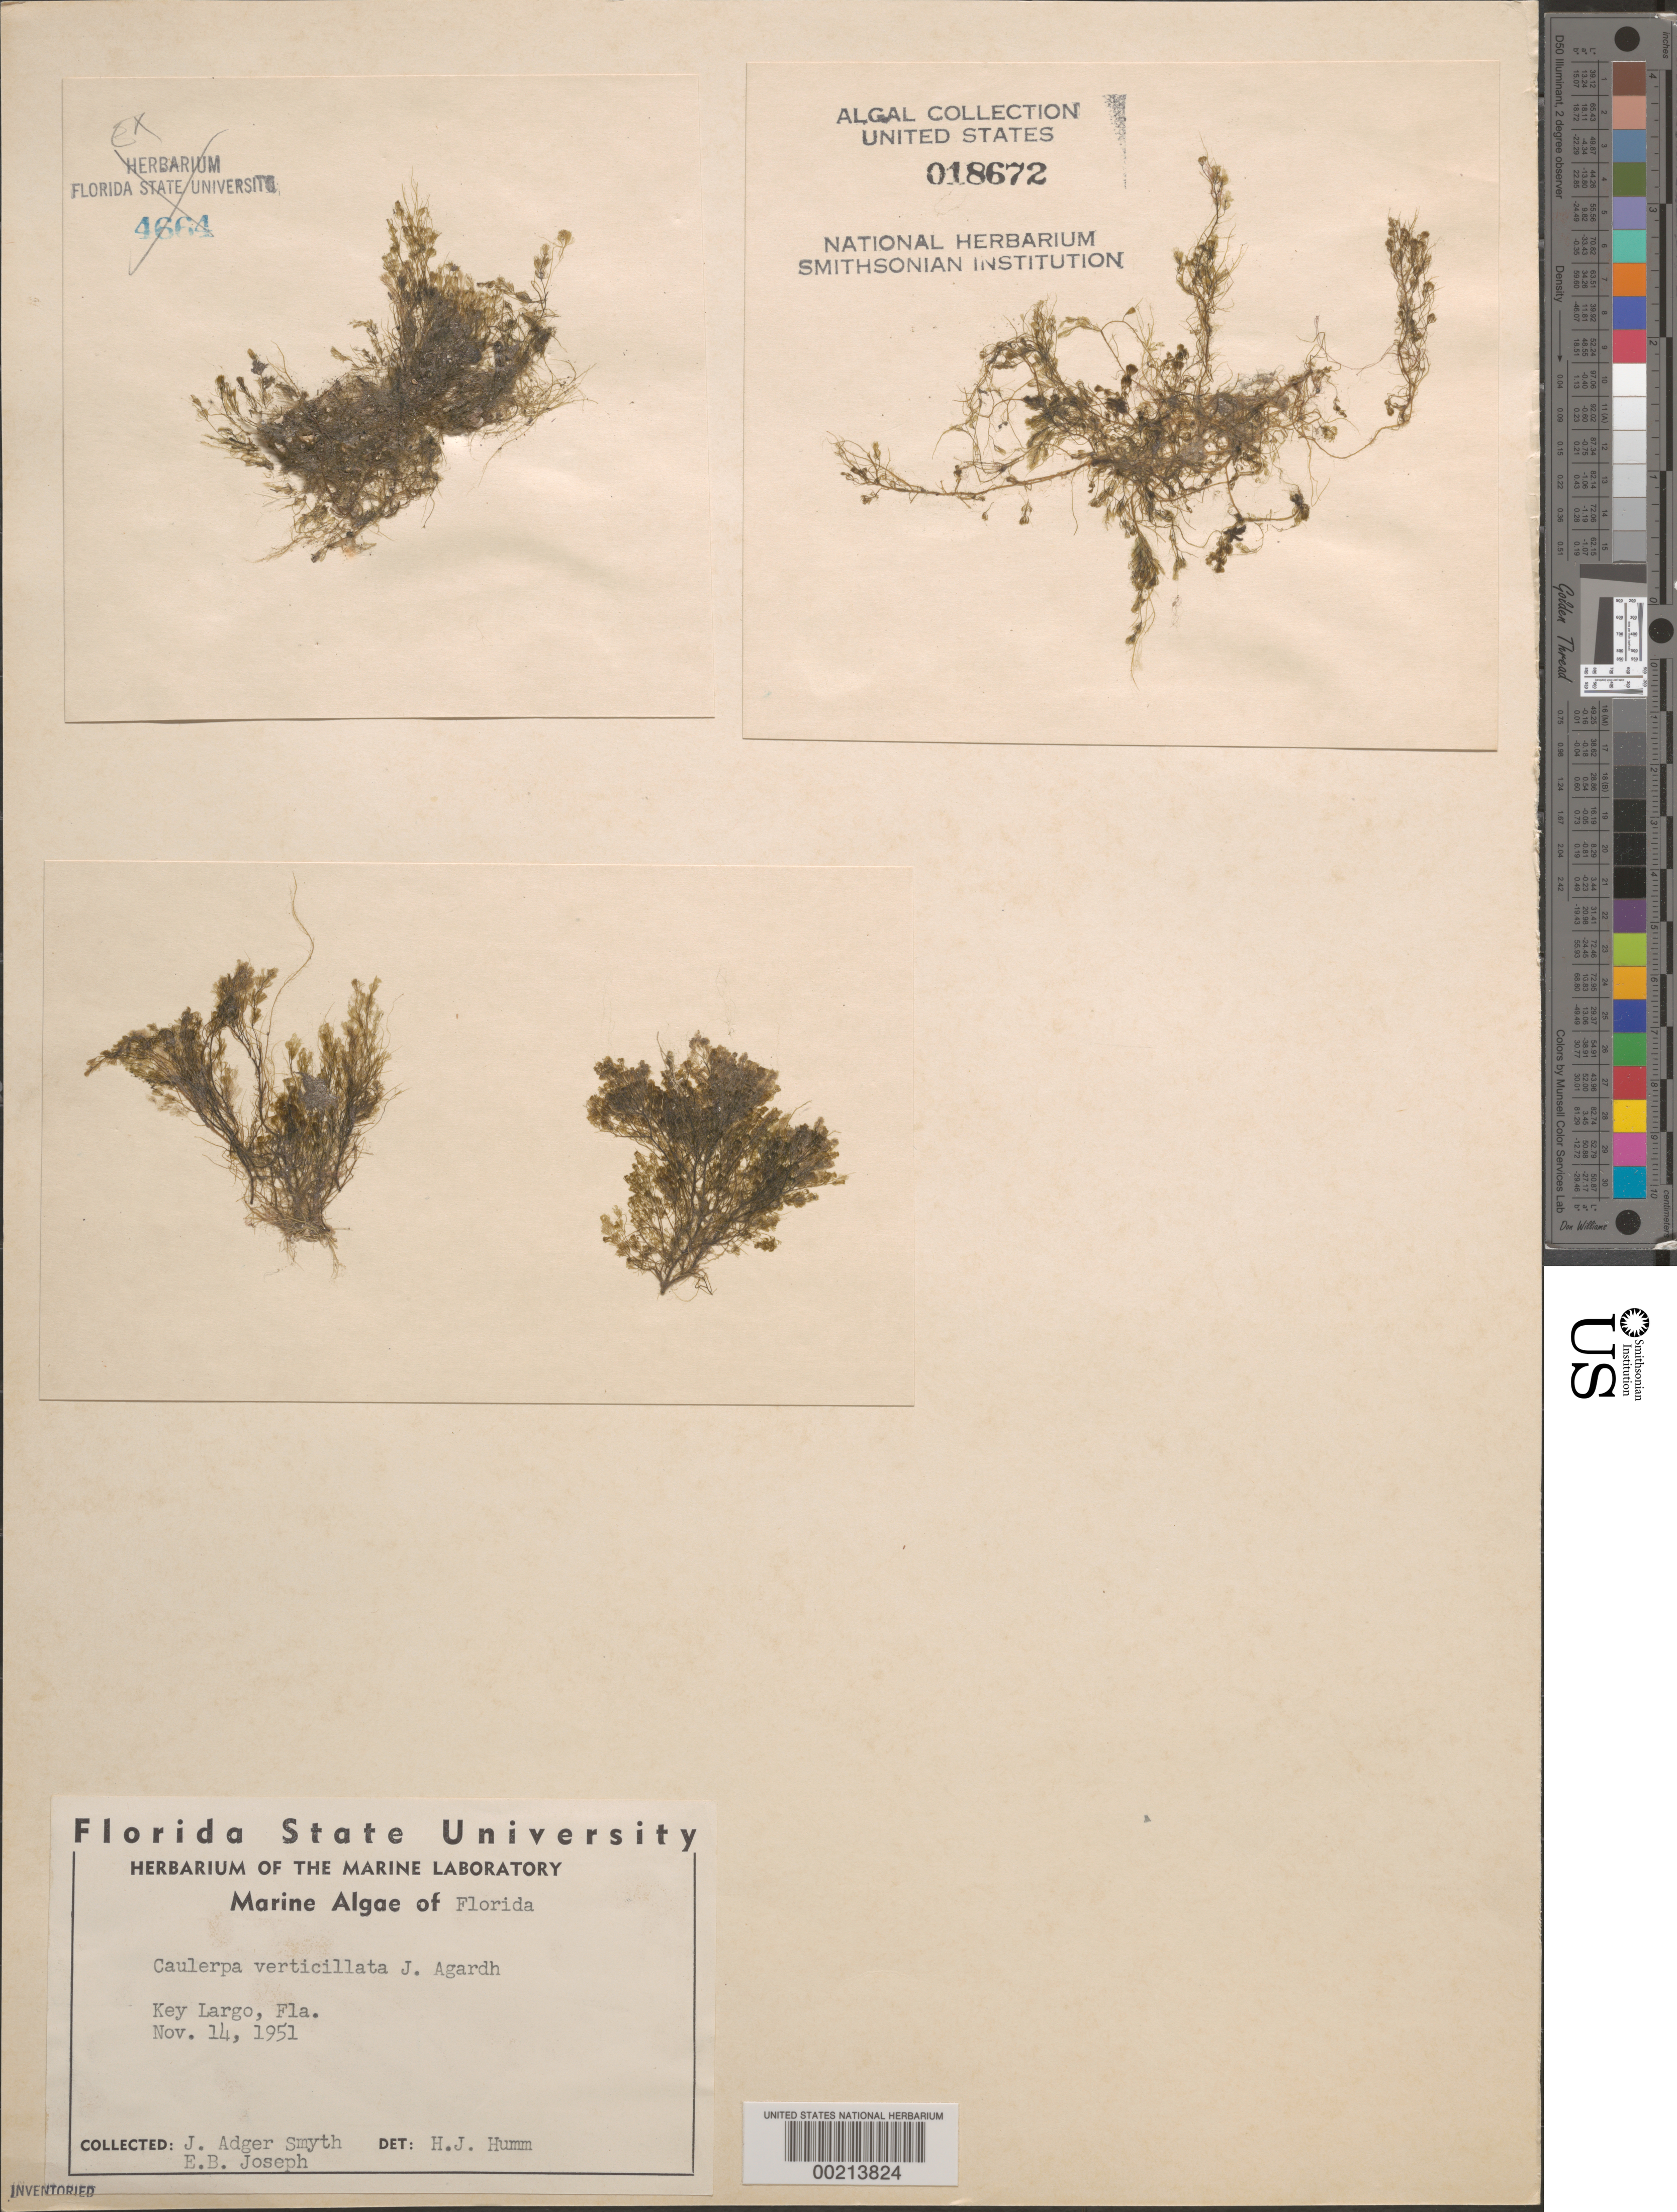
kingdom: Plantae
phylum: Chlorophyta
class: Ulvophyceae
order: Bryopsidales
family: Caulerpaceae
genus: Caulerpa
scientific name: Caulerpa verticillata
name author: J. Agardh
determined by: Humm, Harold J.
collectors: J. Smyth & E. Joseph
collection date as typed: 14 Nov 1951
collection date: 1951-11-14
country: United States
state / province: Florida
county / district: Monroe County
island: Key Largo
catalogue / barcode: US 18672